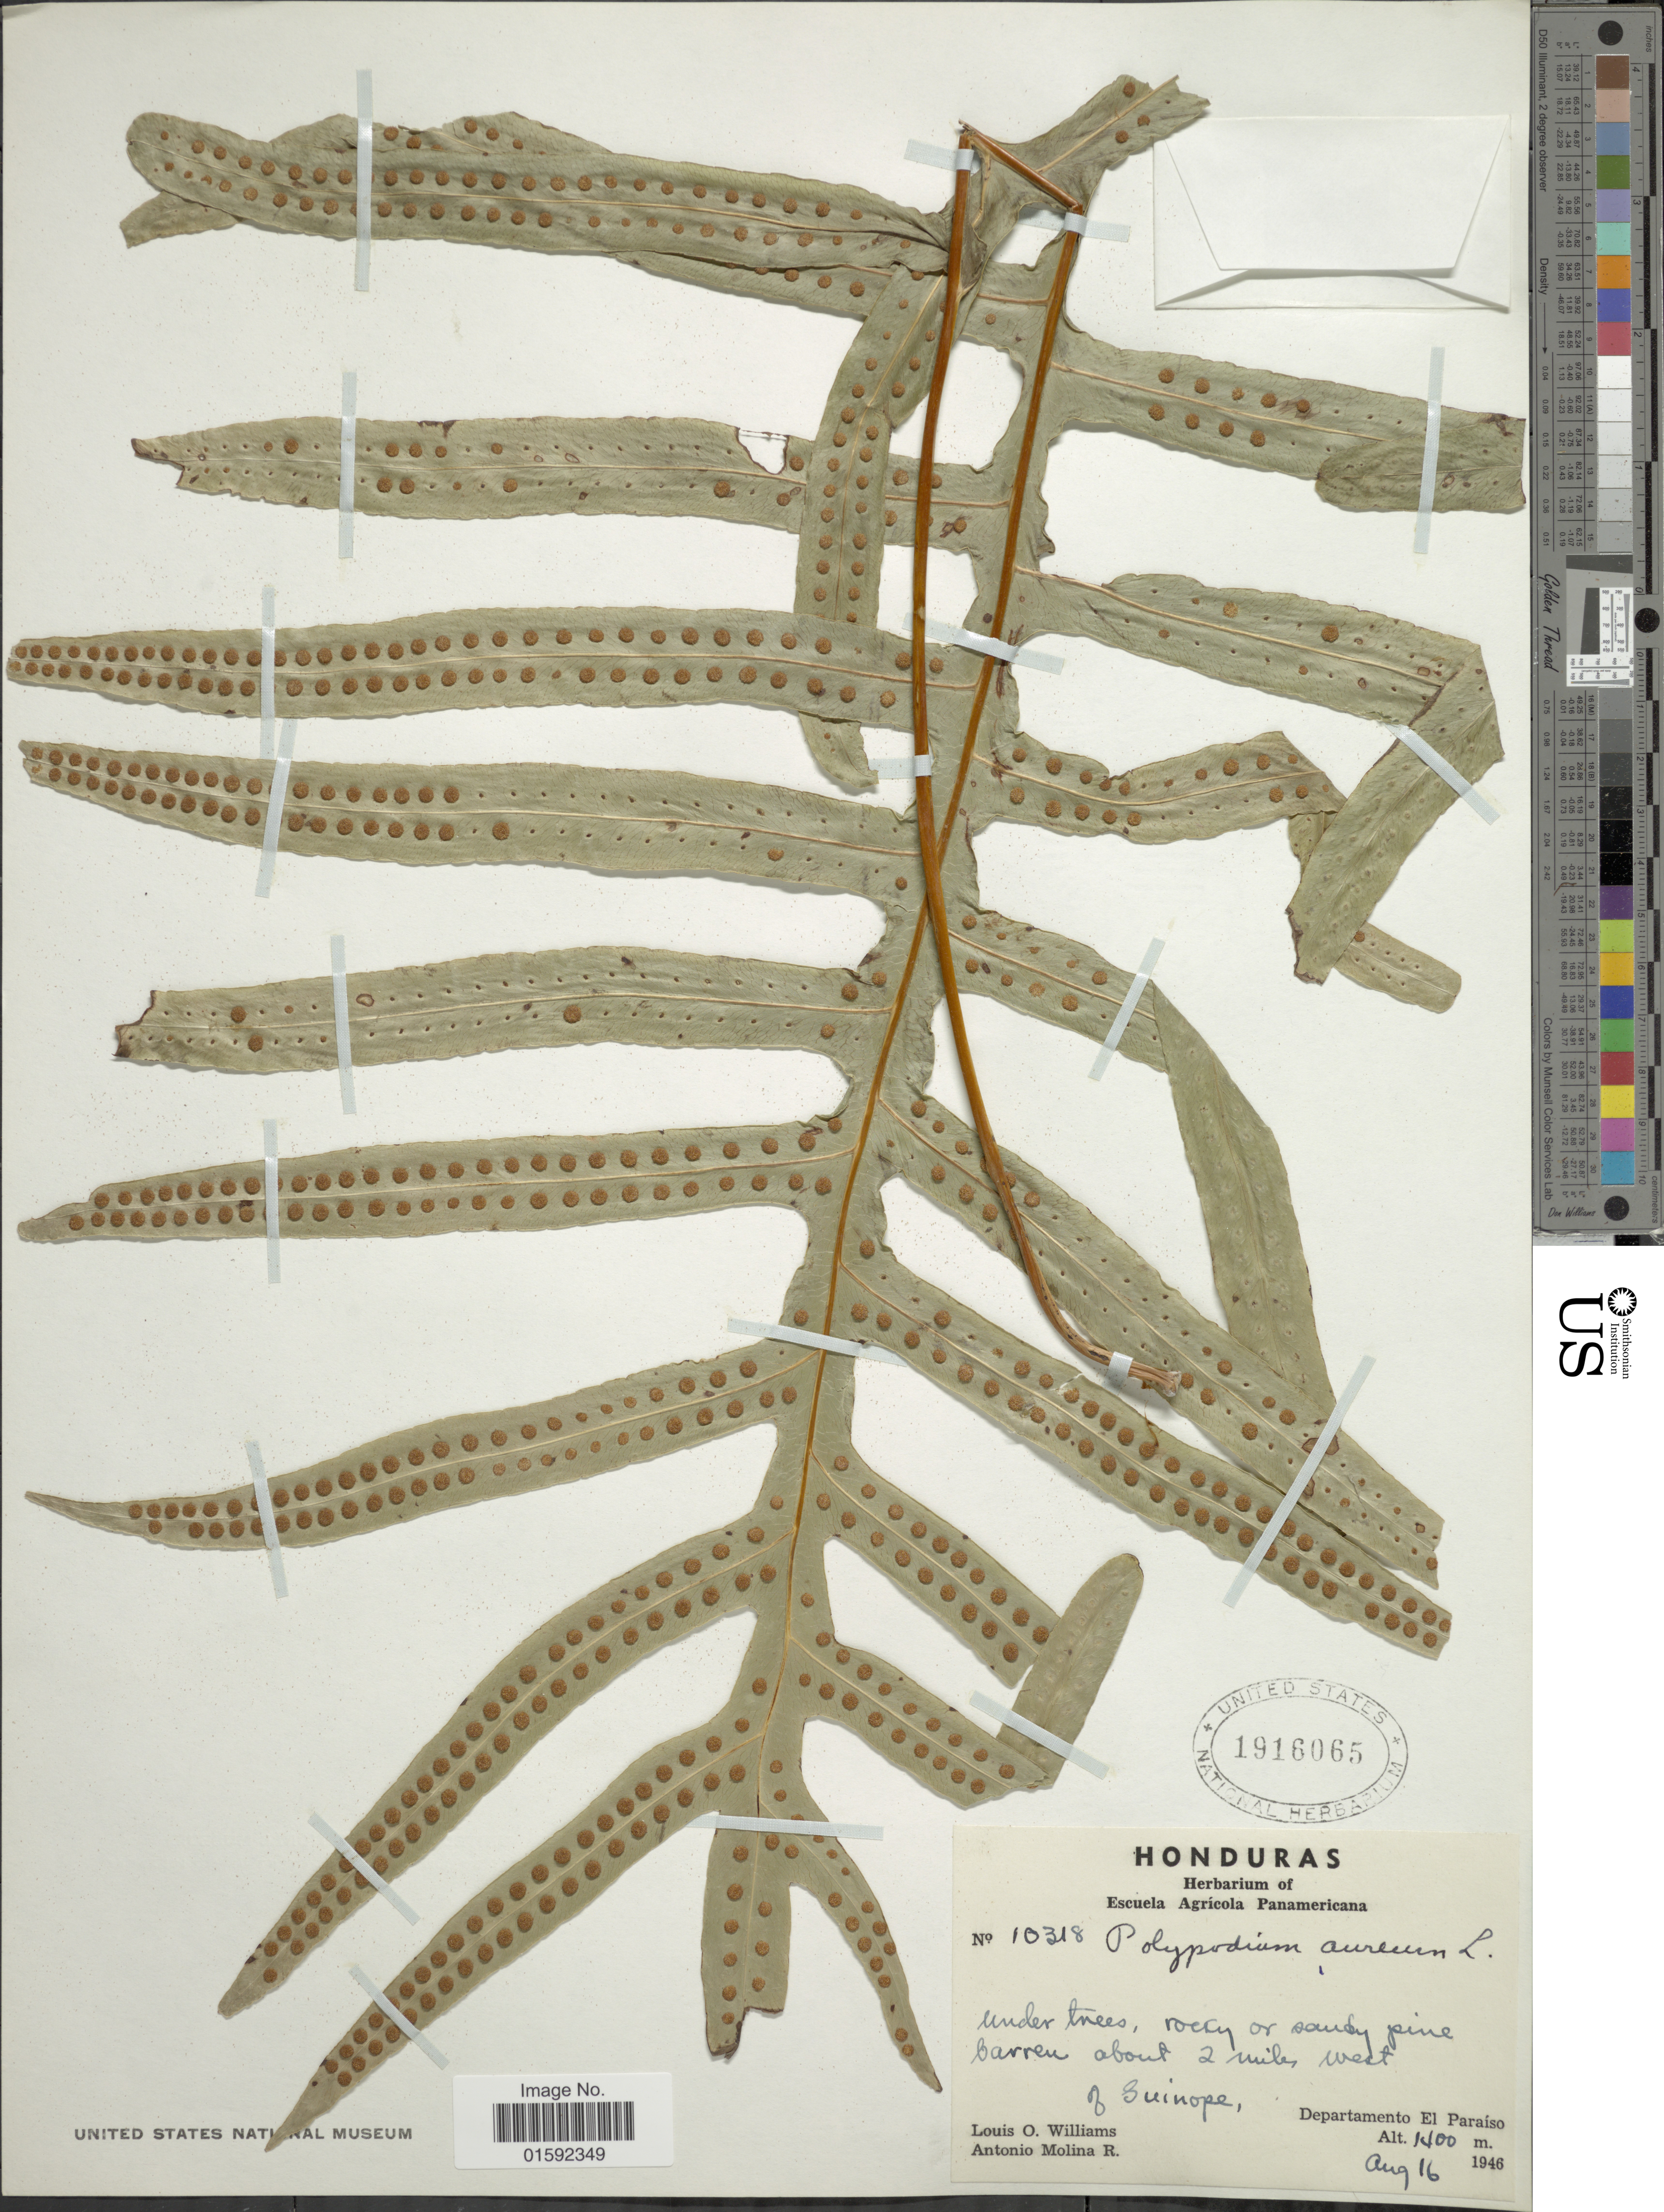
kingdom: Plantae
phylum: Tracheophyta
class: Polypodiopsida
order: Polypodiales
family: Polypodiaceae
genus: Phlebodium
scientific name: Phlebodium pseudoaureum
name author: (Cav.) Lellinger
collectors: L. O. Williams & A. Molina R.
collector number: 10318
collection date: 1946-08-16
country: Honduras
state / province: El Paraíso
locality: Honduras, about 2 miles west of Guinope, departamento El Paraíso.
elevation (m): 1400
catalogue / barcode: US 1916065